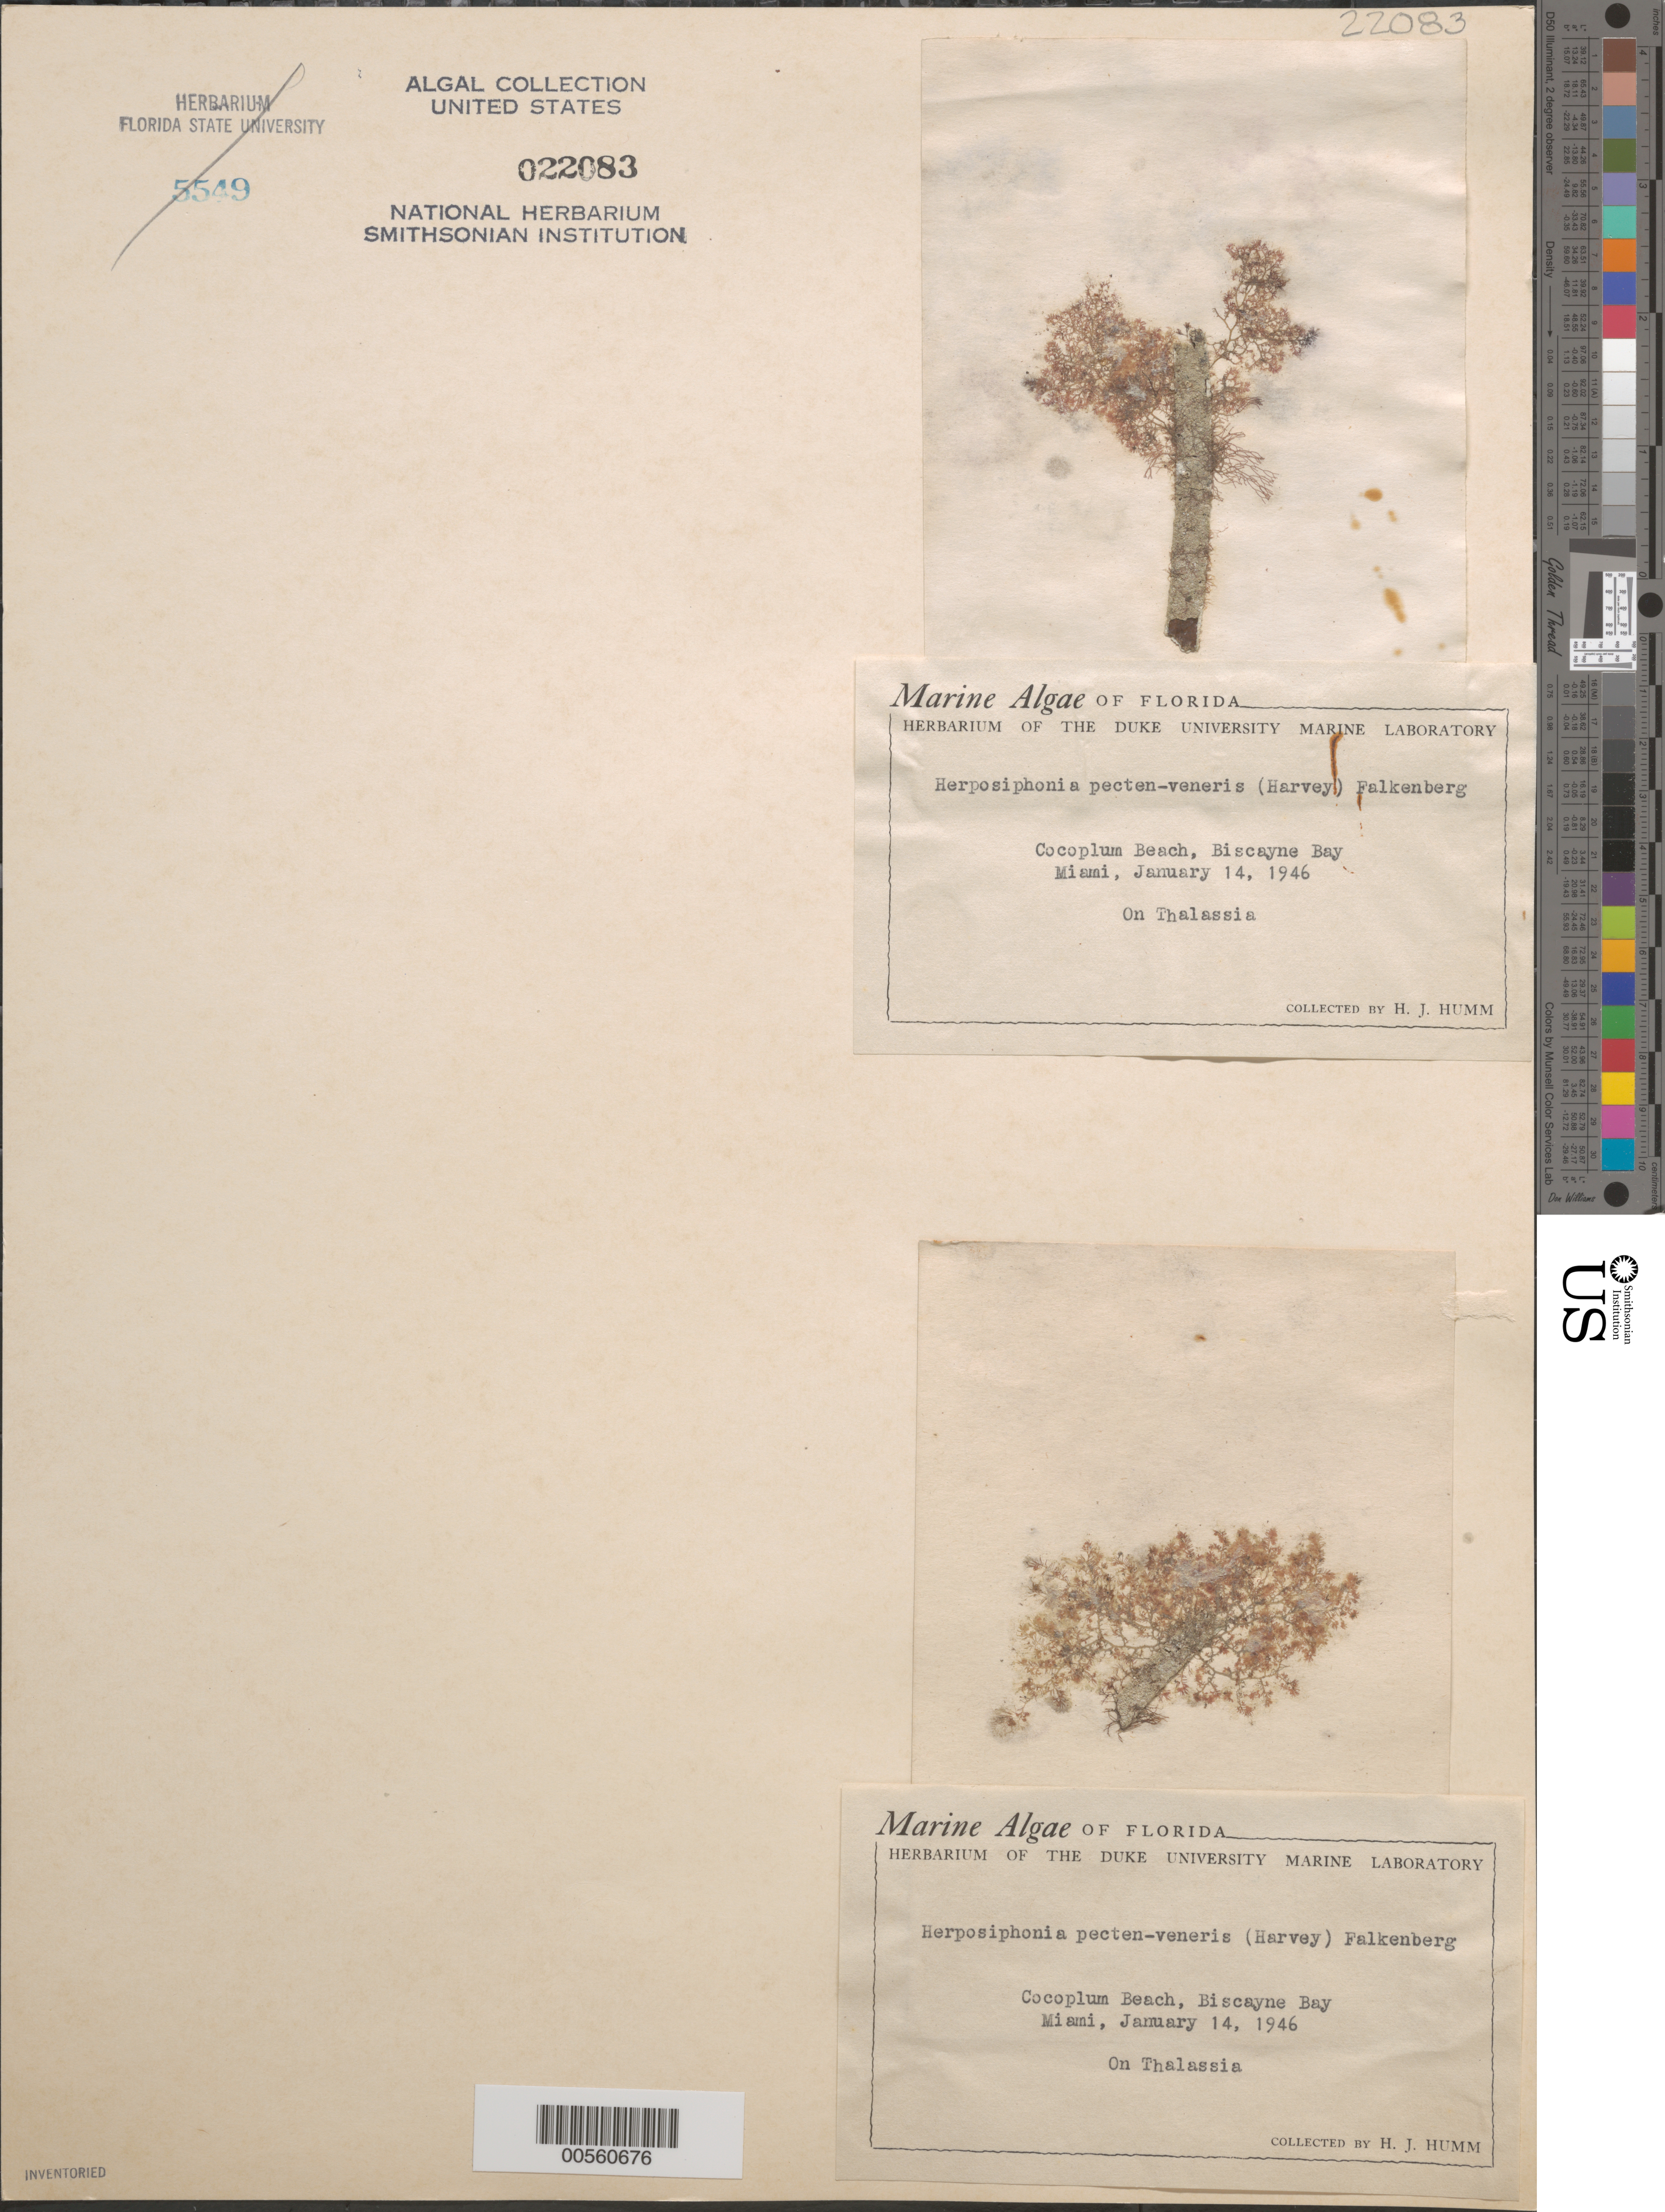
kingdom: Plantae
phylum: Rhodophyta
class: Florideophyceae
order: Ceramiales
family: Rhodomelaceae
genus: Herposiphonia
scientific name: Herposiphonia pecten-veneris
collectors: H. J. Humm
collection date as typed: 14 Jan 1946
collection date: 1946-01-14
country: United States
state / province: Florida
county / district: Miami-Dade County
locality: Cocoplum Beach, Biscayne Bay, Miami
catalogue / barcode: US 22083